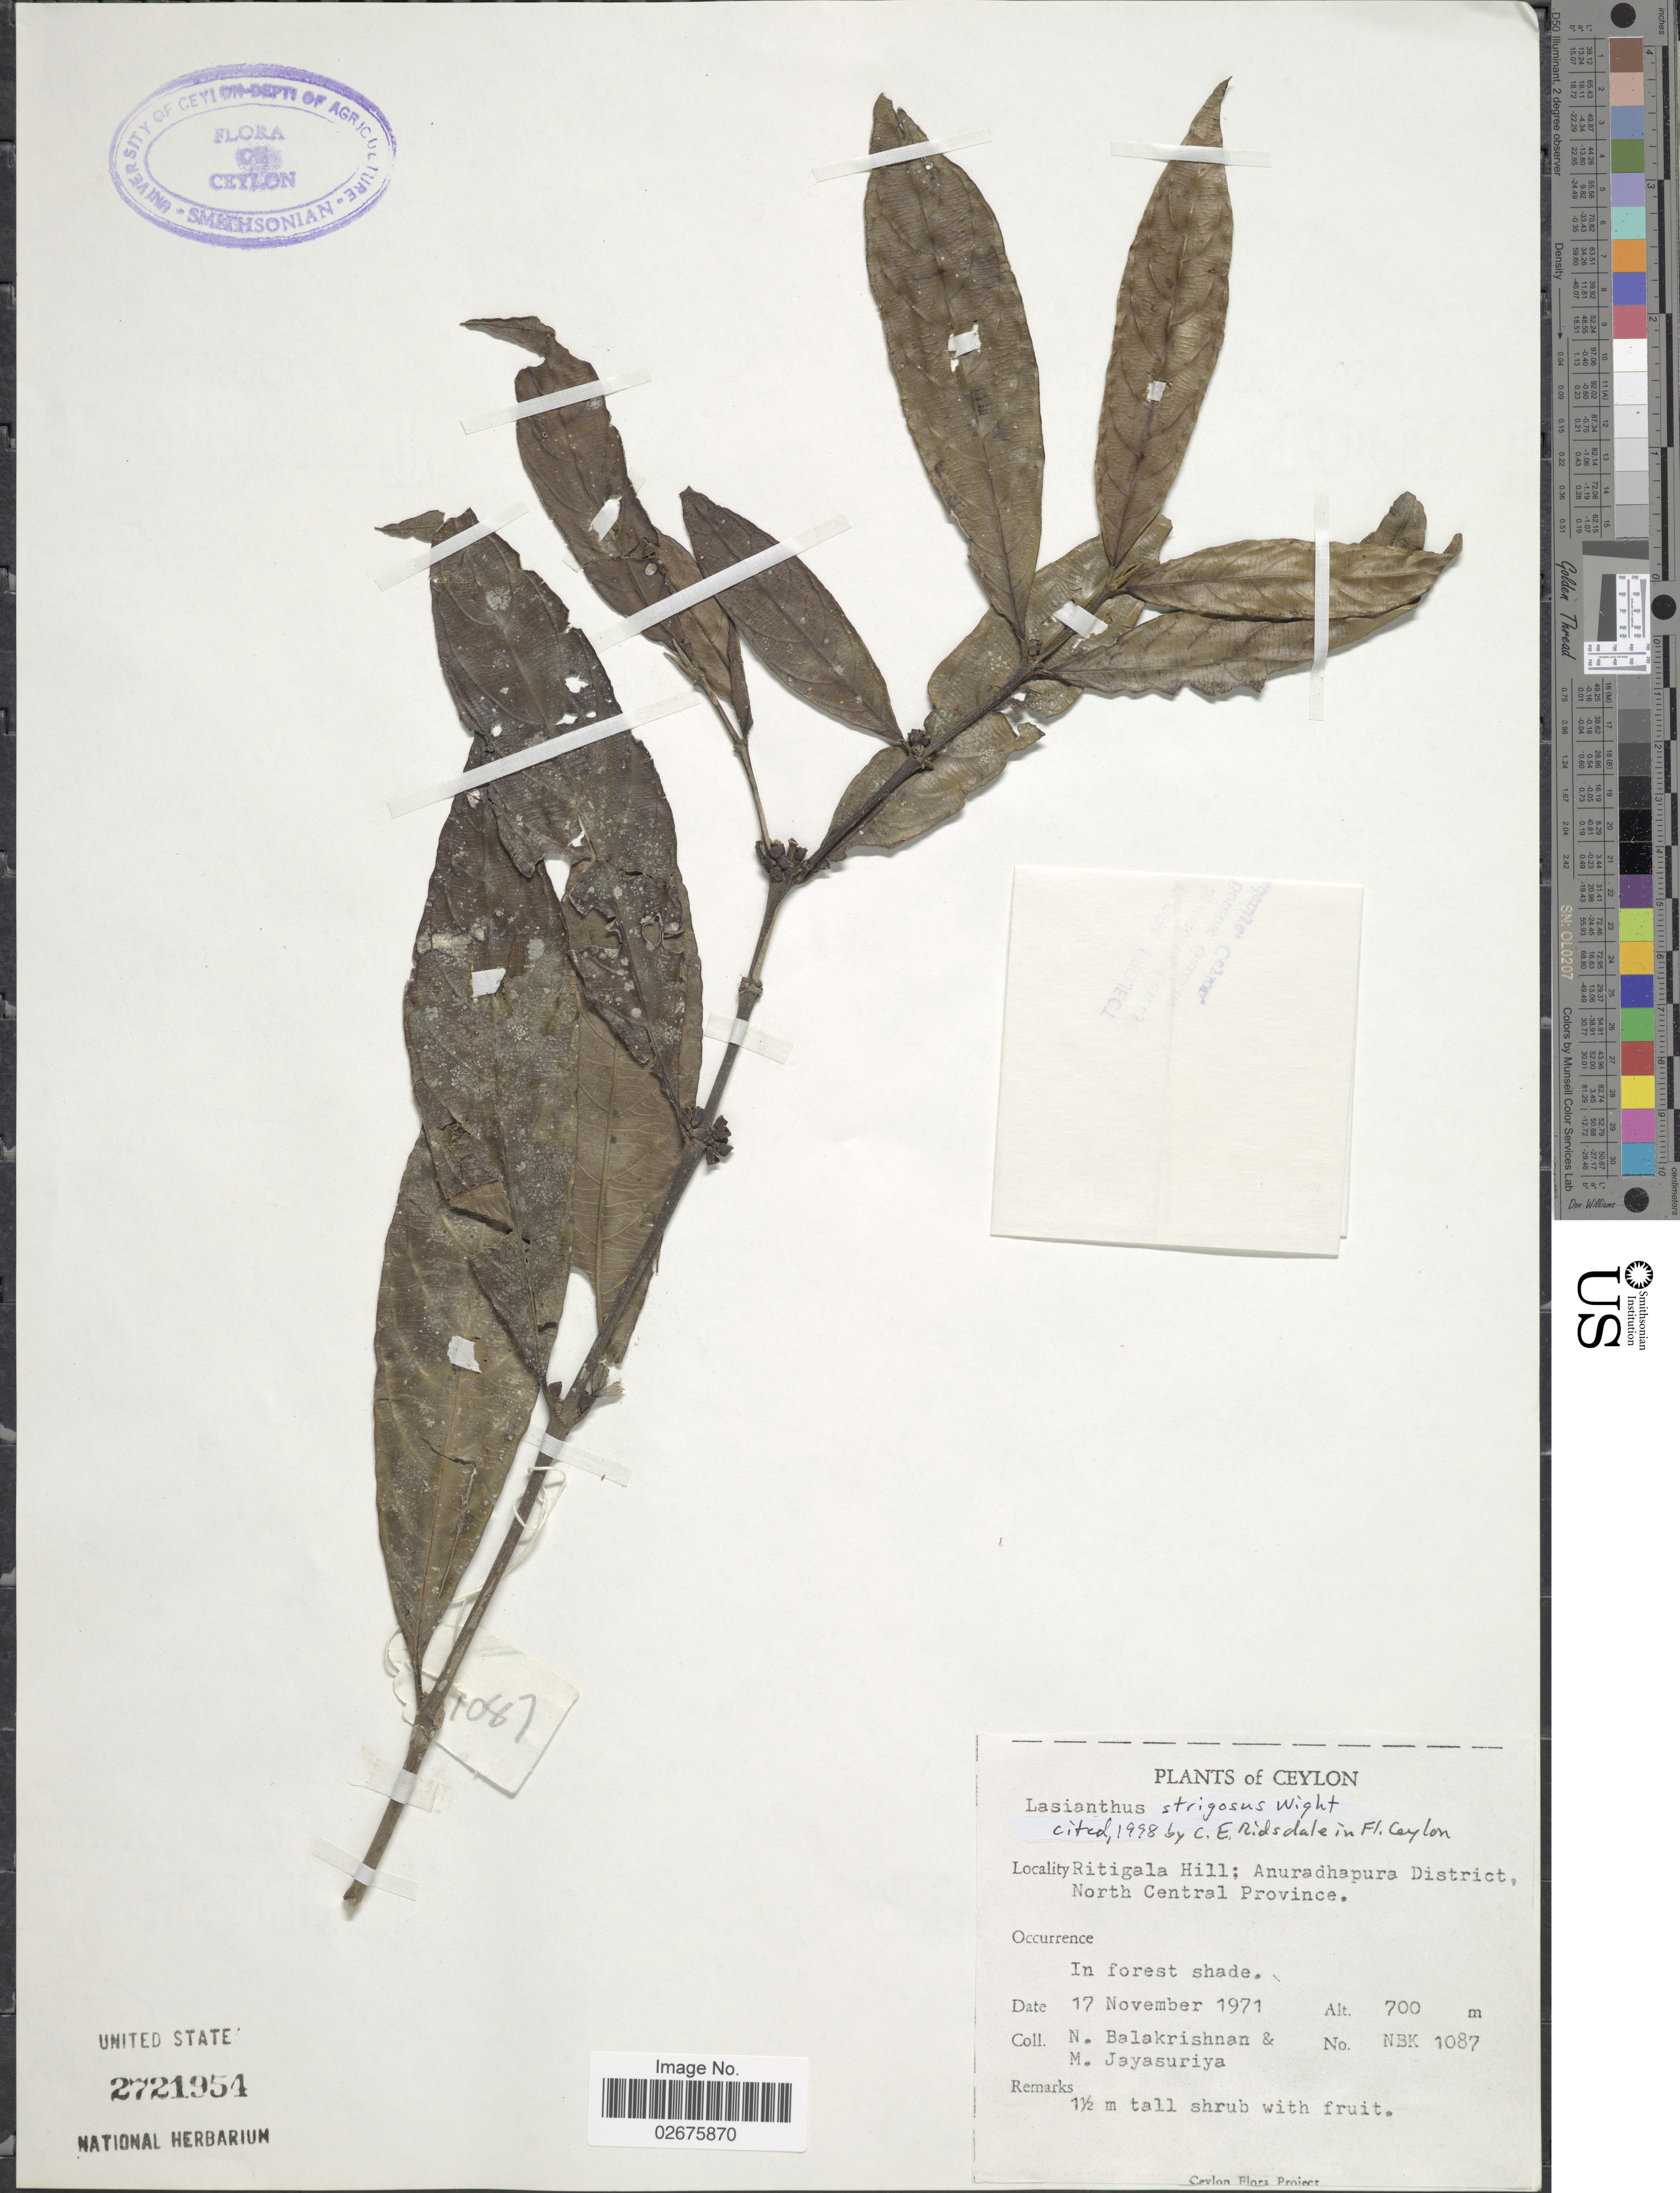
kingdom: Plantae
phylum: Tracheophyta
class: Magnoliopsida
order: Gentianales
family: Rubiaceae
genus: Lasianthus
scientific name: Lasianthus strigosus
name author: Wight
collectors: N. Balakrishnan & M. Jayasuriya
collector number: NBK 1087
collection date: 1971-11-17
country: Sri Lanka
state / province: North Central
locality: Ceylon, Ritigala Hill; Anuradhapura District, In forest shade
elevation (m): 700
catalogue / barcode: US 2721954